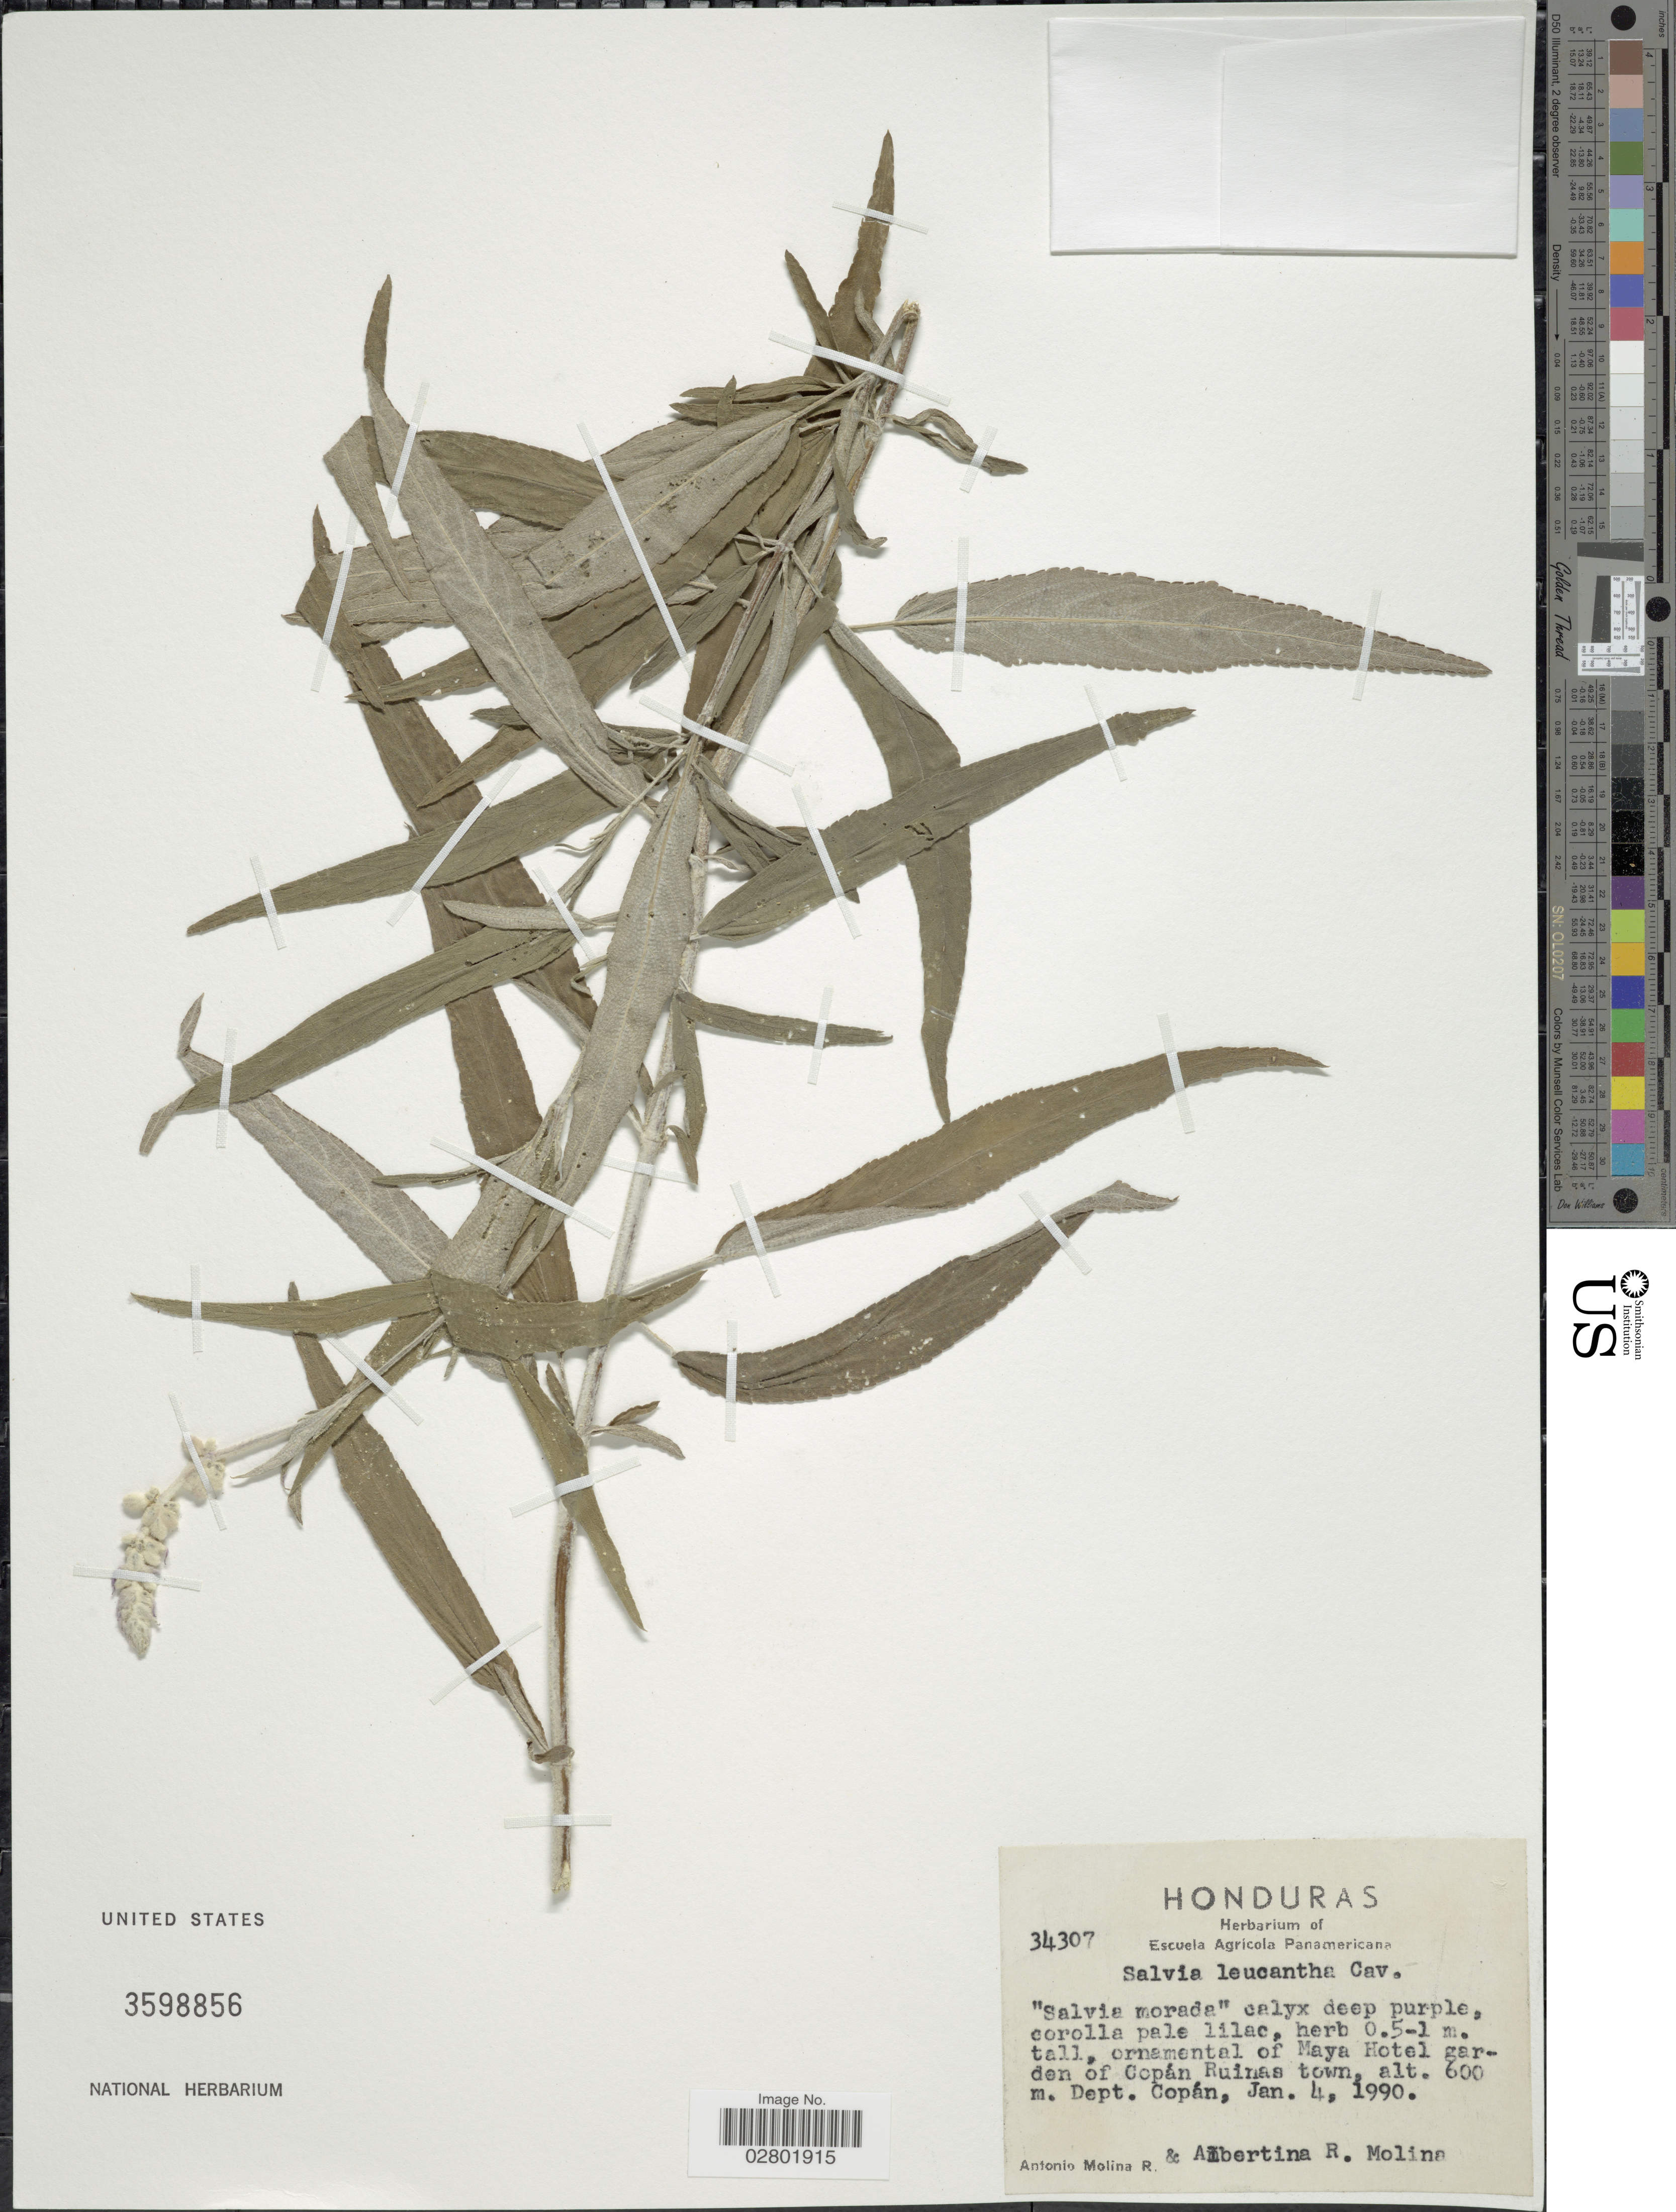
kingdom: Plantae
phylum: Tracheophyta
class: Magnoliopsida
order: Lamiales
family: Lamiaceae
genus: Salvia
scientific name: Salvia leucantha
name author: Cav.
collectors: A. Molina R. & A. R. Molina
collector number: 34307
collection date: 1990-01-04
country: Honduras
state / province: Copán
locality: Ornamental of Maya Hotel garden of Copán Ruinas town, Dept. Copán.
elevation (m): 600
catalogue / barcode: US 3598856